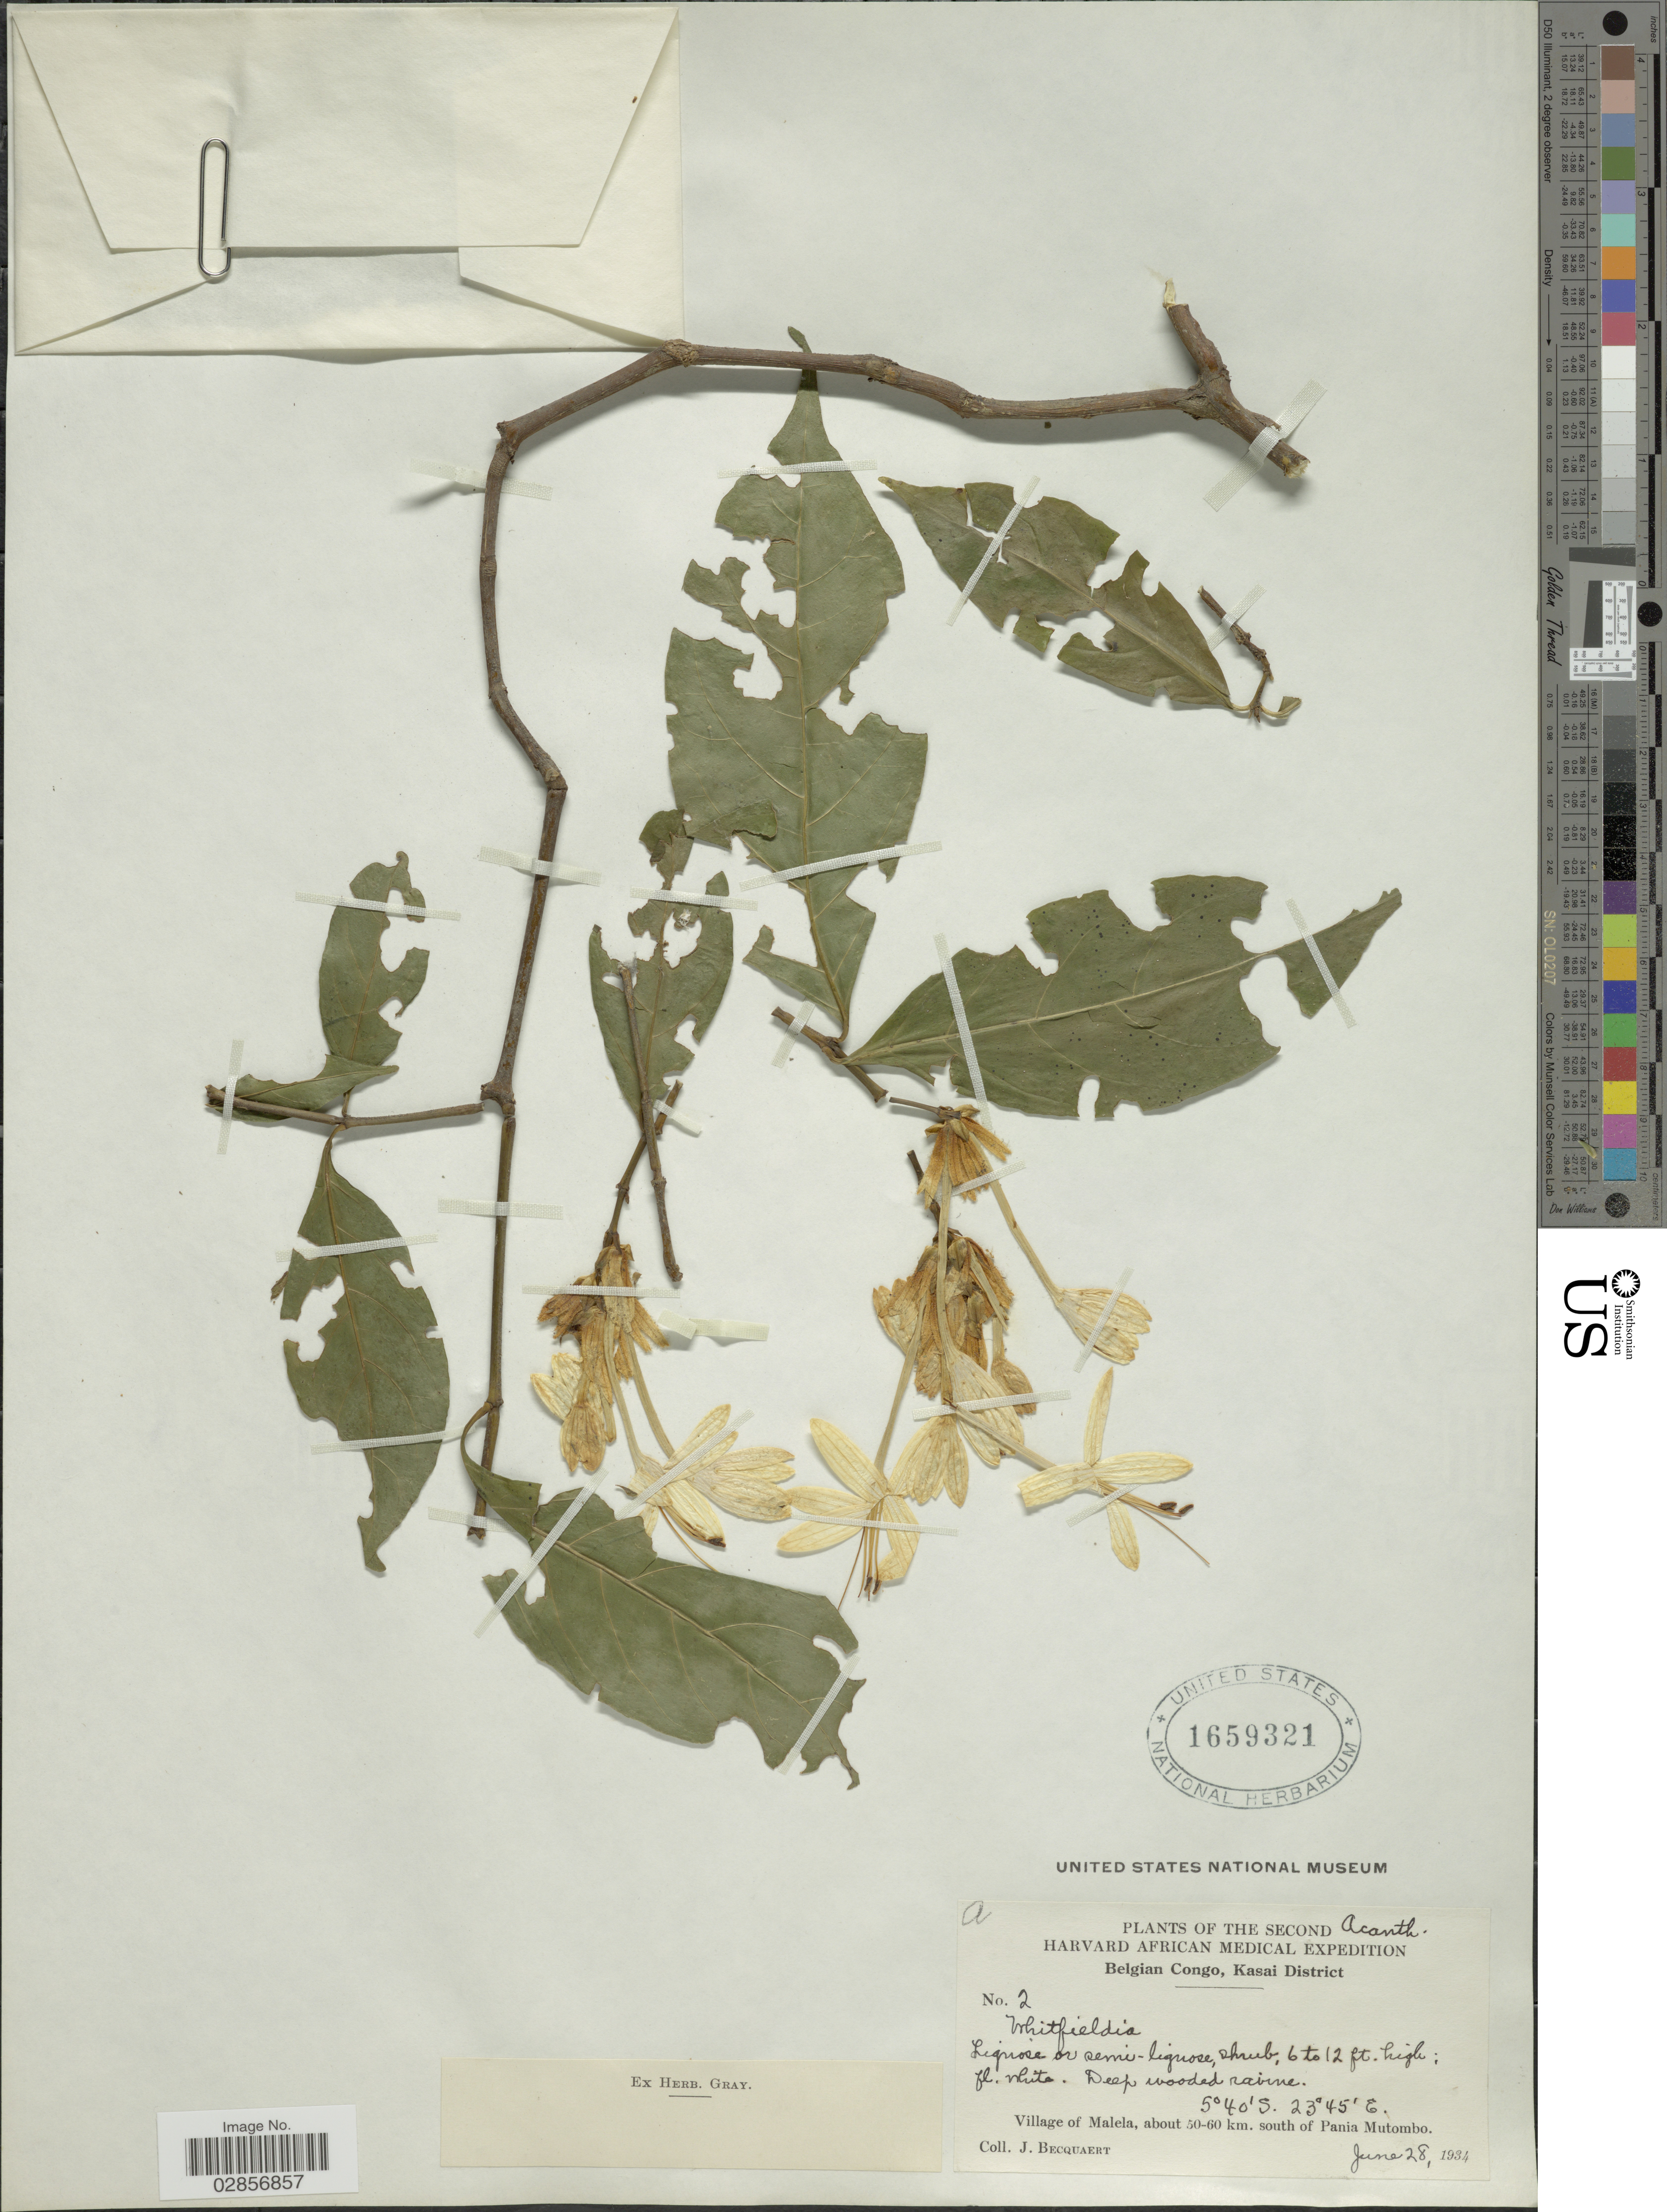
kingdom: Plantae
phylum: Tracheophyta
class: Magnoliopsida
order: Lamiales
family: Acanthaceae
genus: Whitfieldia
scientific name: Whitfieldia sp.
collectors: J. Becquaert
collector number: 2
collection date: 1934-06-28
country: Congo, Democratic Republic of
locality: Belgian Congo, Kasai District. Village of Malela, about 50-60 km. south of Pania Mutombo.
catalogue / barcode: US 1659231